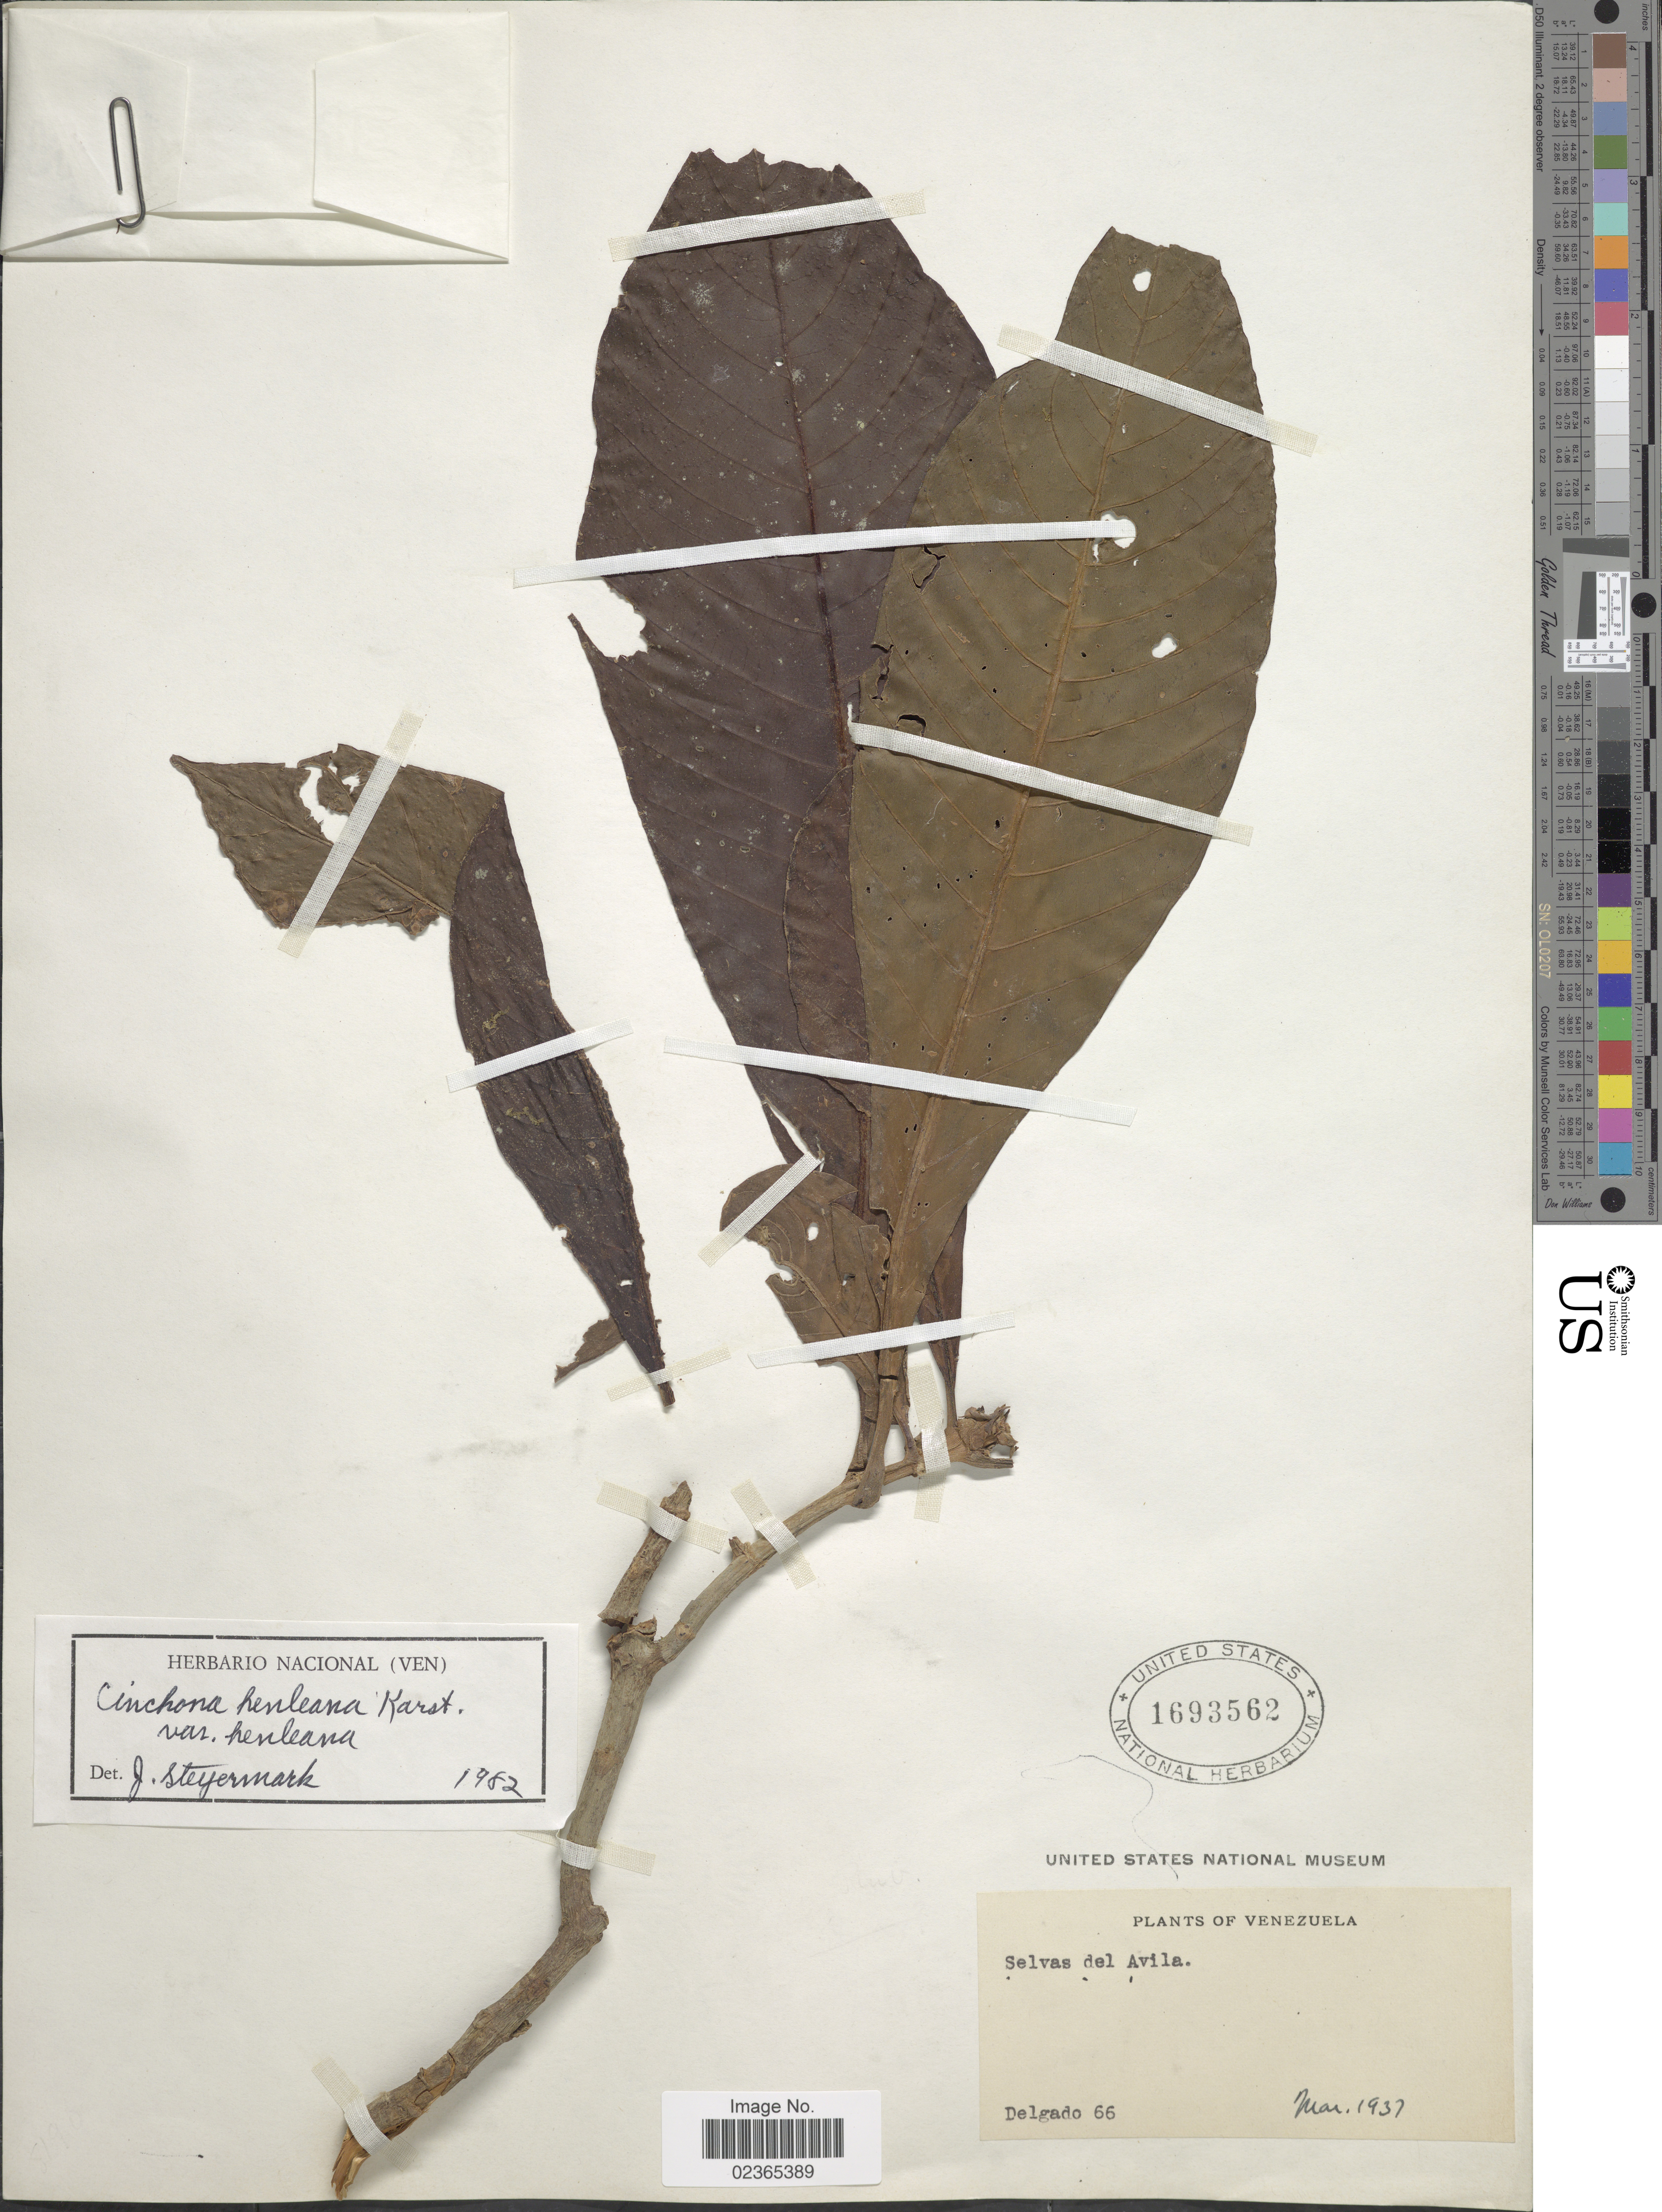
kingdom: Plantae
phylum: Tracheophyta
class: Magnoliopsida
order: Gentianales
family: Rubiaceae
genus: Ladenbergia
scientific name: Ladenbergia muzonensis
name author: (Goudot) Standl.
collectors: Delgado, --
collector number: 66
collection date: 1937-03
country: Venezuela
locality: Selvas del Avila [unsure placement]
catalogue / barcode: US 1693562